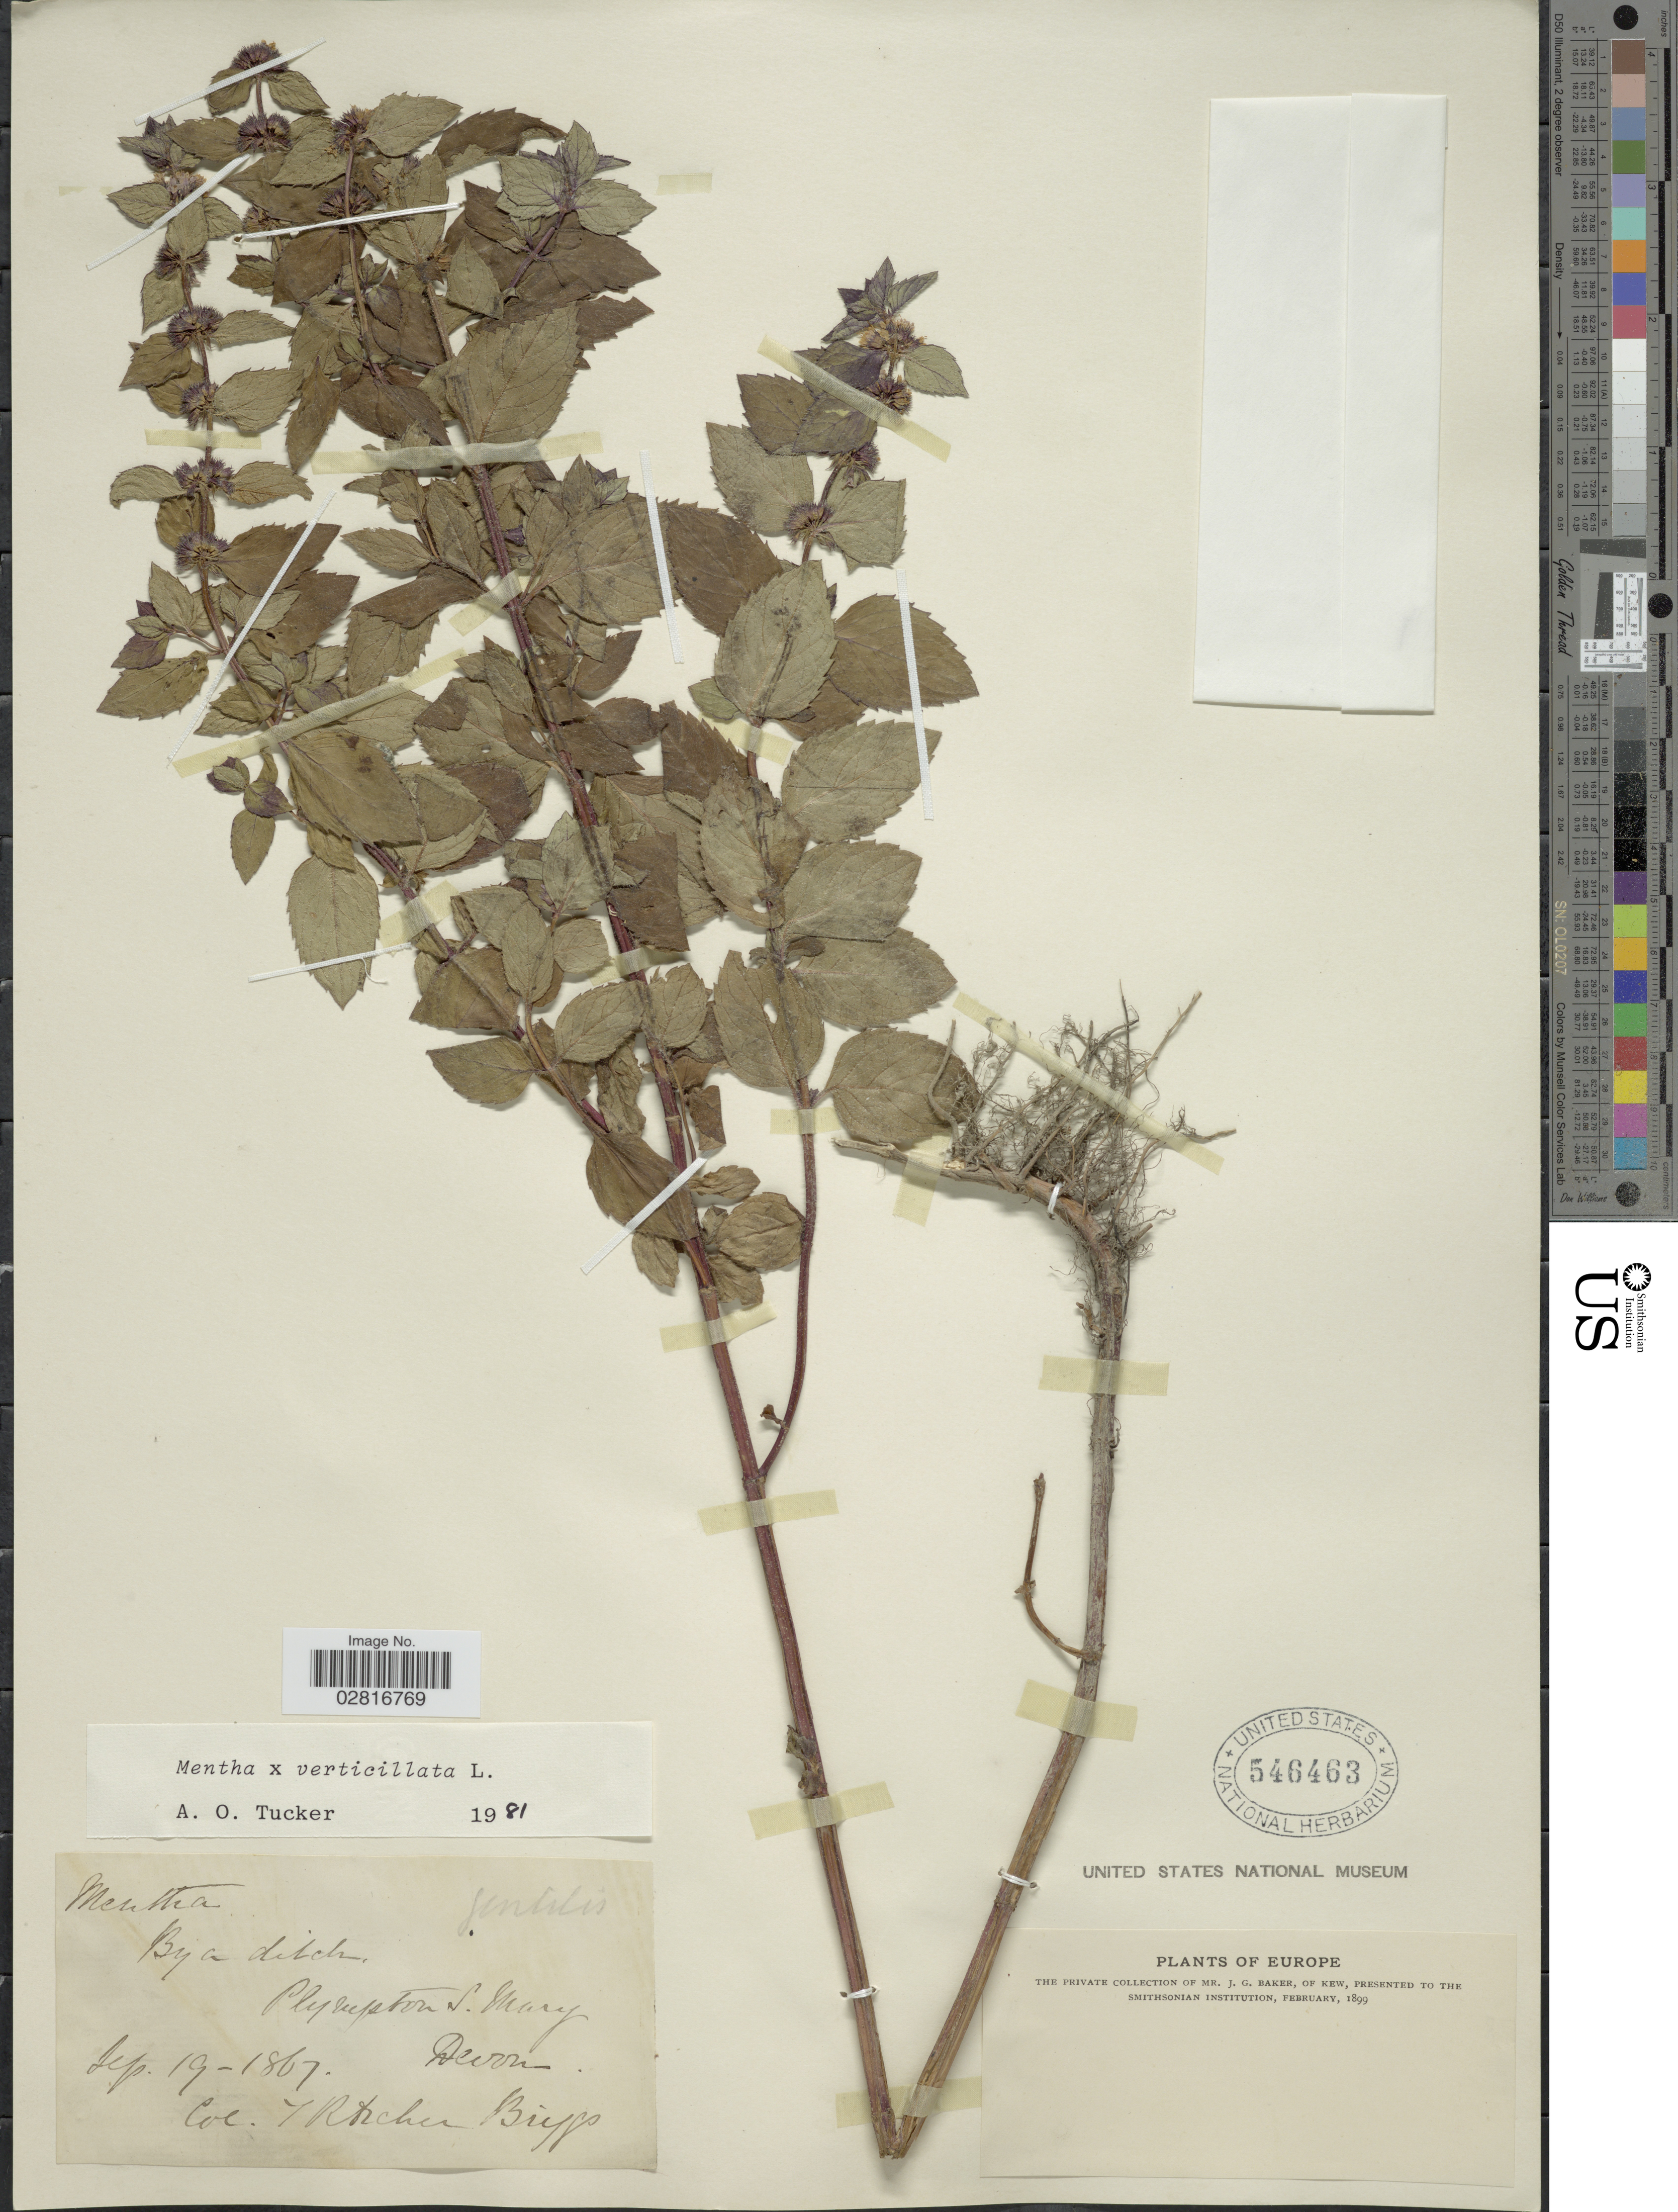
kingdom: Plantae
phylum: Tracheophyta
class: Magnoliopsida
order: Lamiales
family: Lamiaceae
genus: Mentha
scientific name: Mentha x verticillata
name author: L.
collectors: T. Briggs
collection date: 1867-09-19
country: United Kingdom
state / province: England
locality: By a ditch, Plympton, S. Mary, Devon. Europe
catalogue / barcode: US 546463